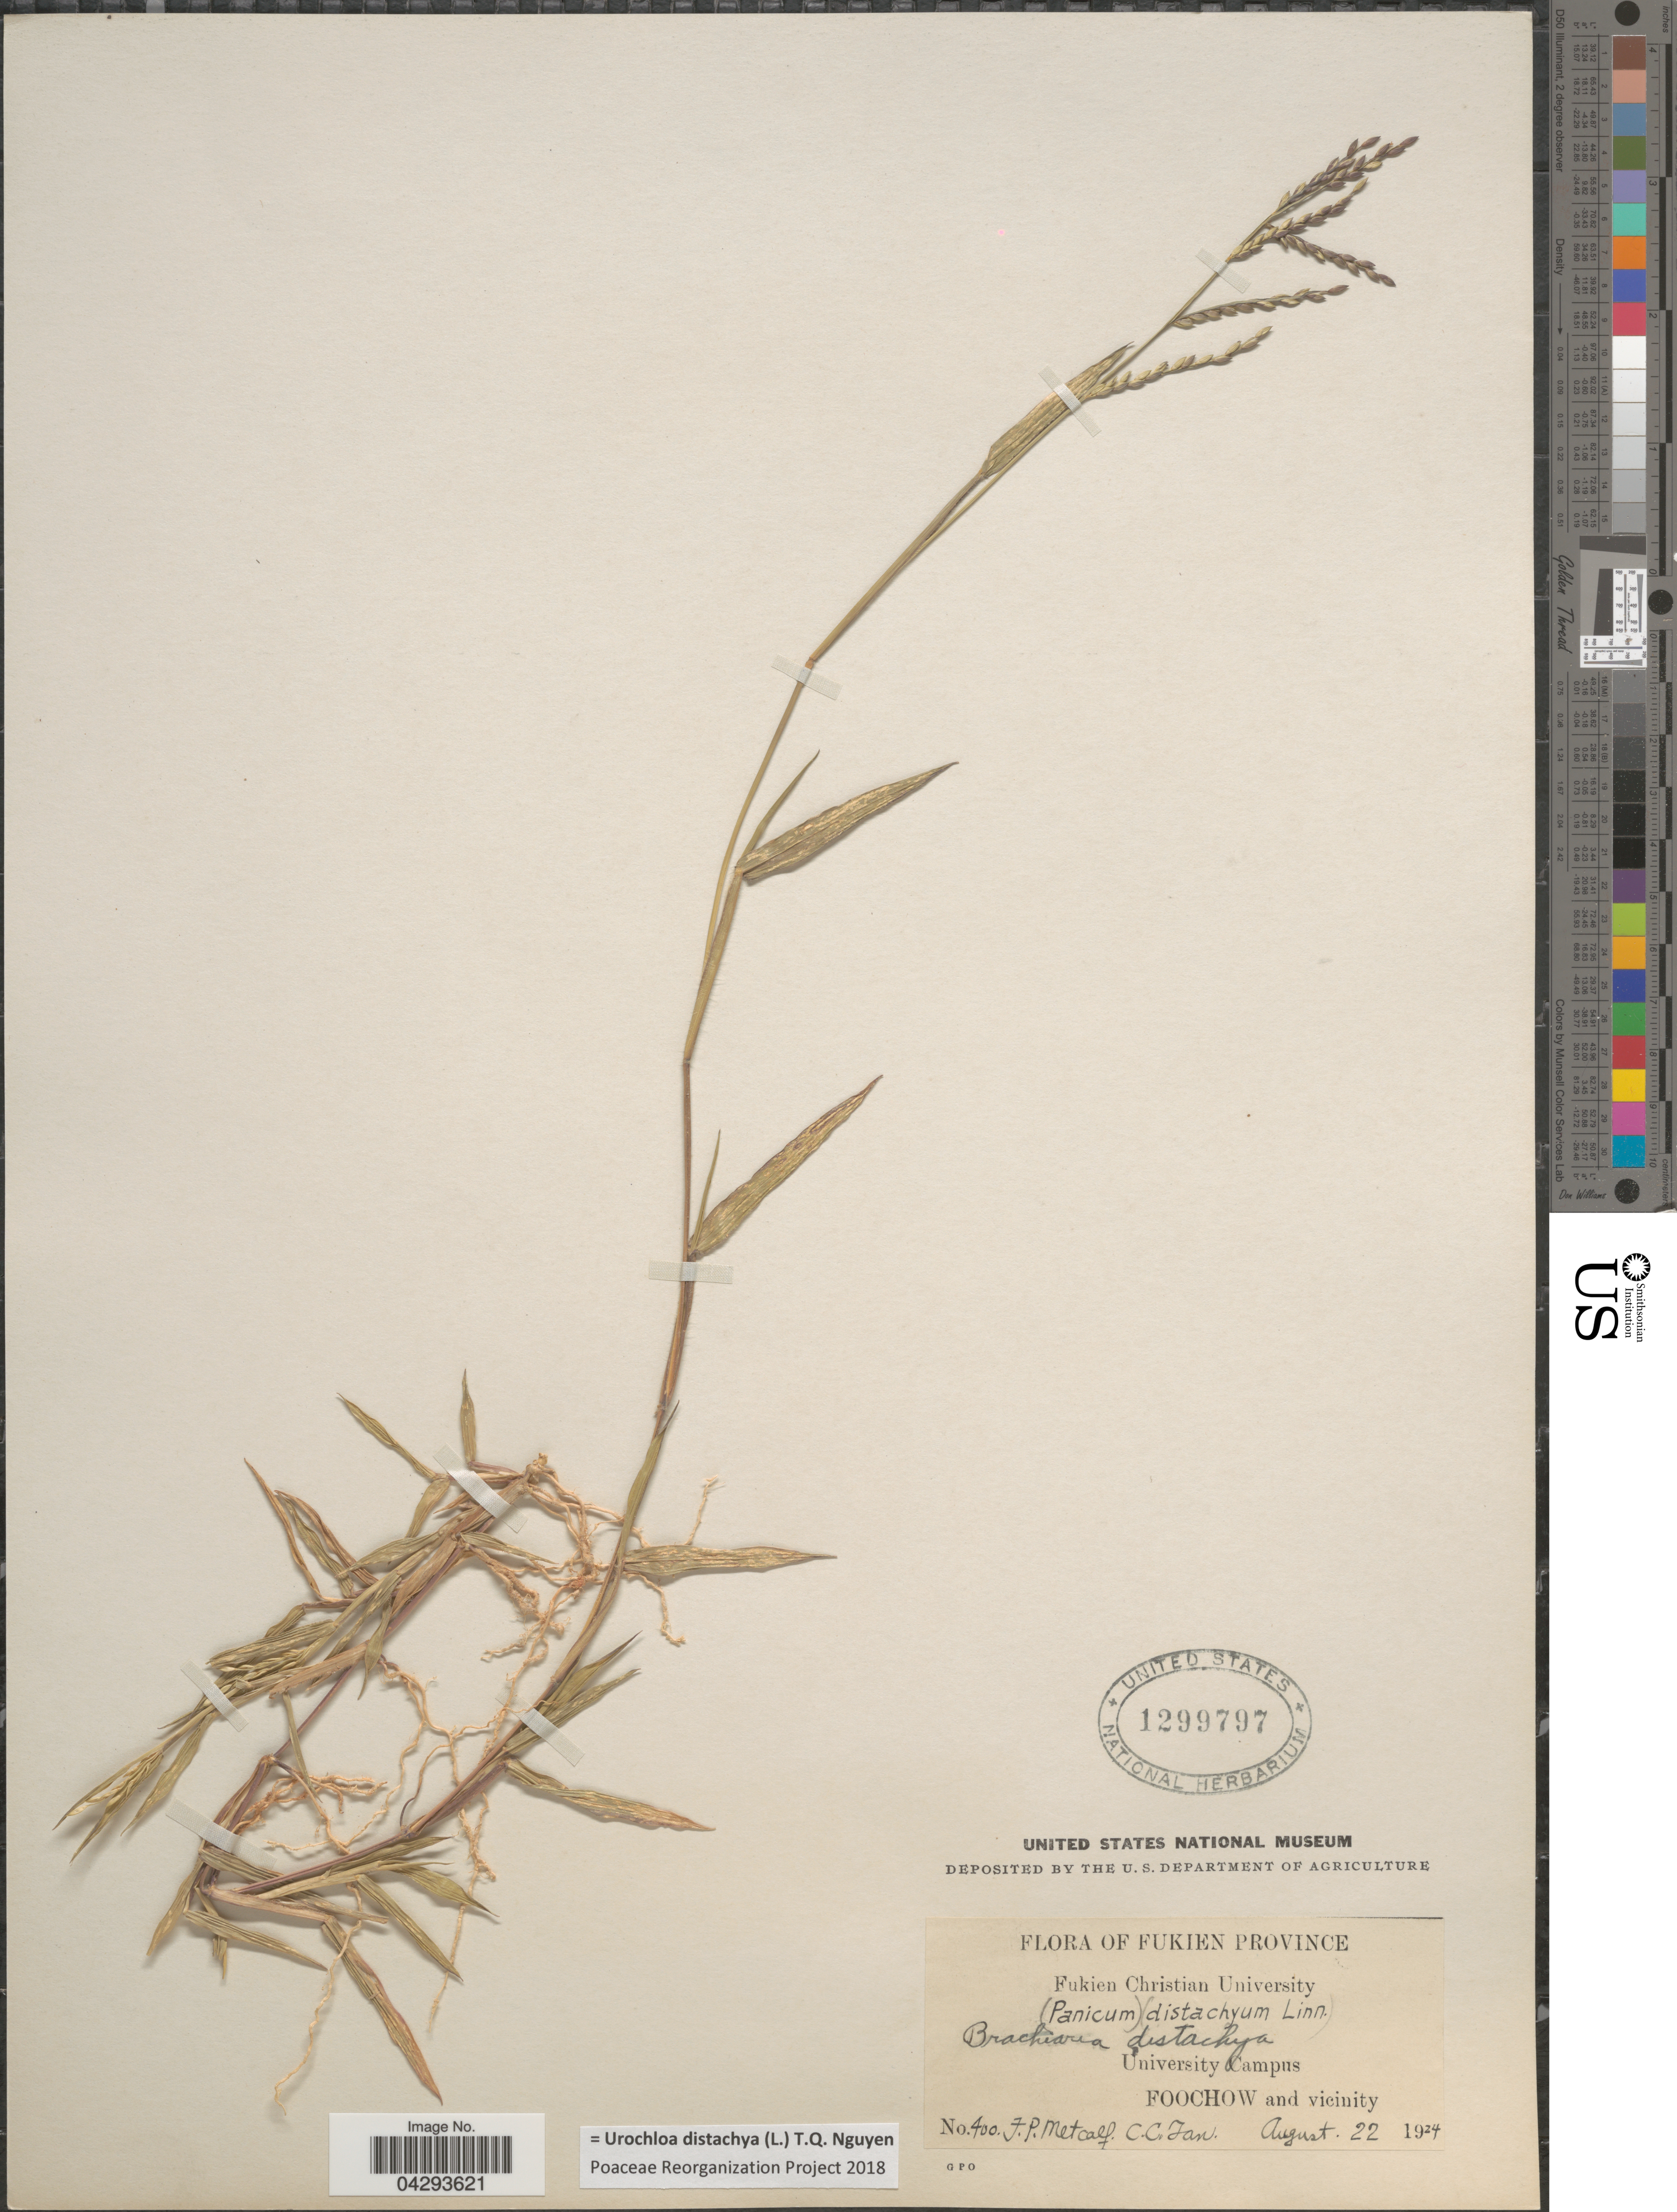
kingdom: Plantae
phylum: Tracheophyta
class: Liliopsida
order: Poales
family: Poaceae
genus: Urochloa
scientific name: Urochloa distachya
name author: (L.) T.Q. Nguyen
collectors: F. Metcalf & C. C. Tang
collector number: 400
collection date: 1924-08-22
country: China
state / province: Fujian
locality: Fukien Province. Foochow and vicinity.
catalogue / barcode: US 1299797